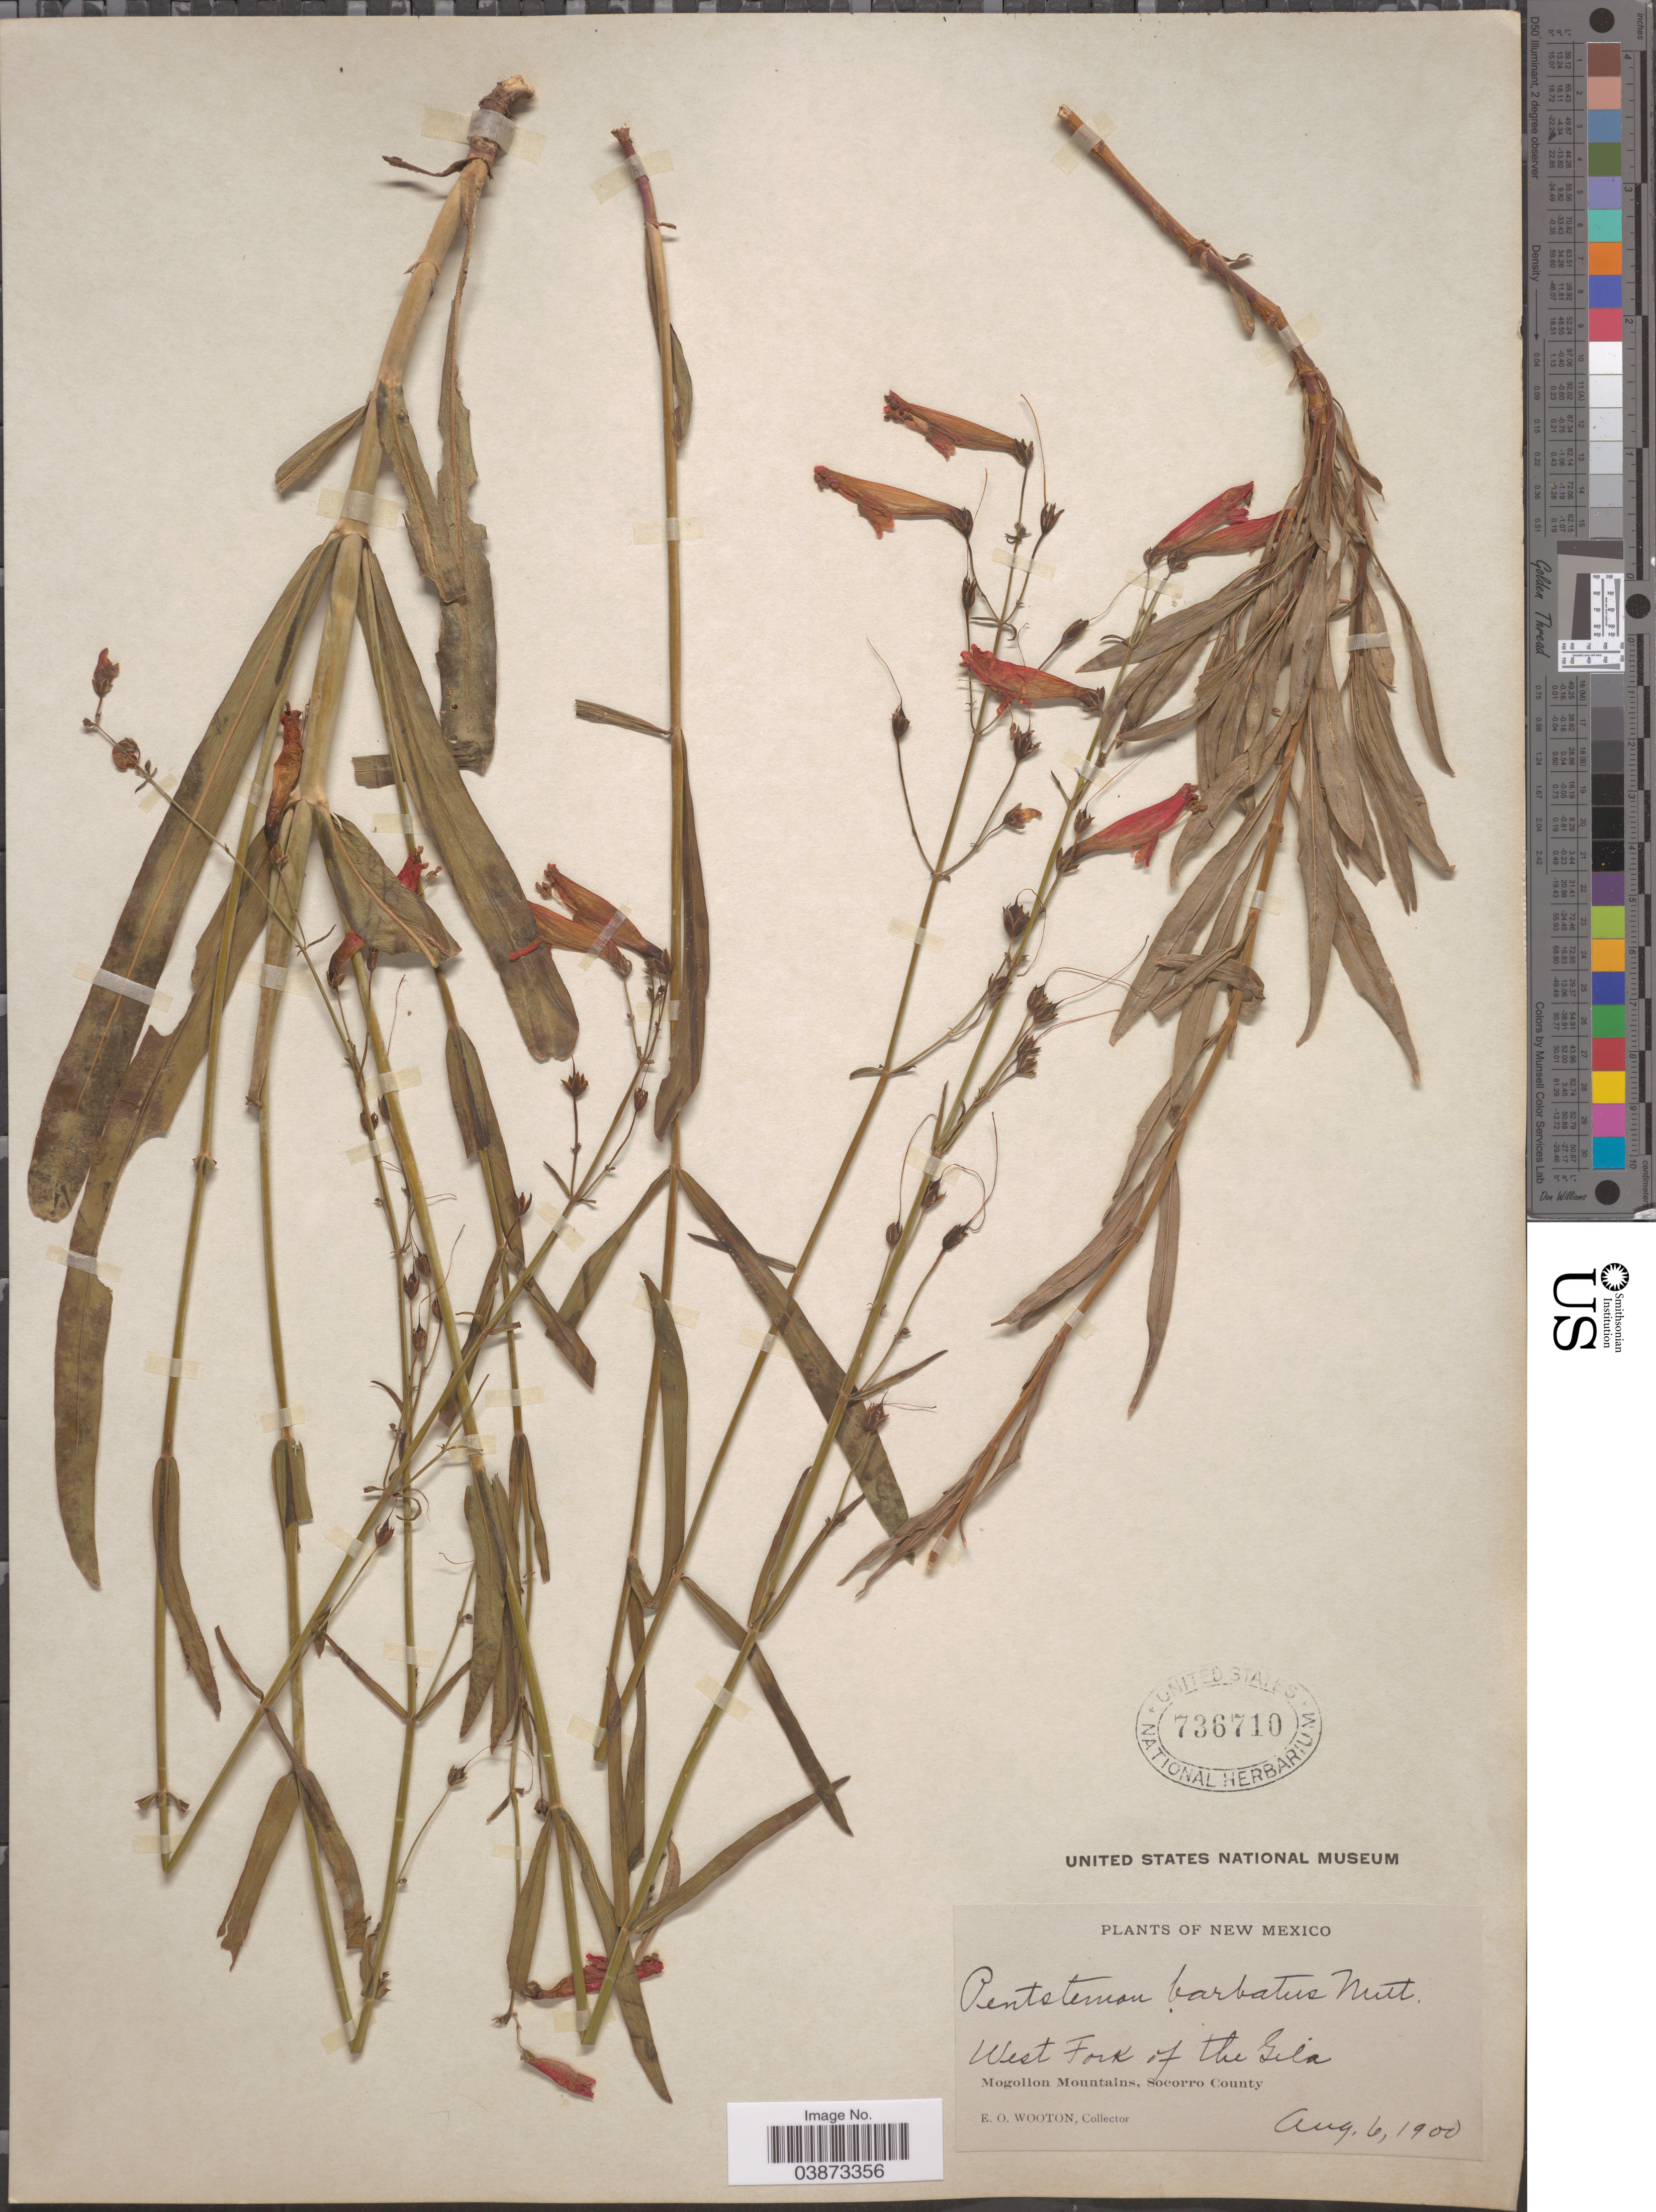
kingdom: Plantae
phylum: Tracheophyta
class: Magnoliopsida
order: Lamiales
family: Plantaginaceae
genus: Penstemon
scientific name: Penstemon barbatus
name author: (Cav.) Roth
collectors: E. O. Wooton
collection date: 1900-08-06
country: United States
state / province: New Mexico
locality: West Fork of the Gila. Mogollon Mountains, Socorro County.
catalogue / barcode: US 736710